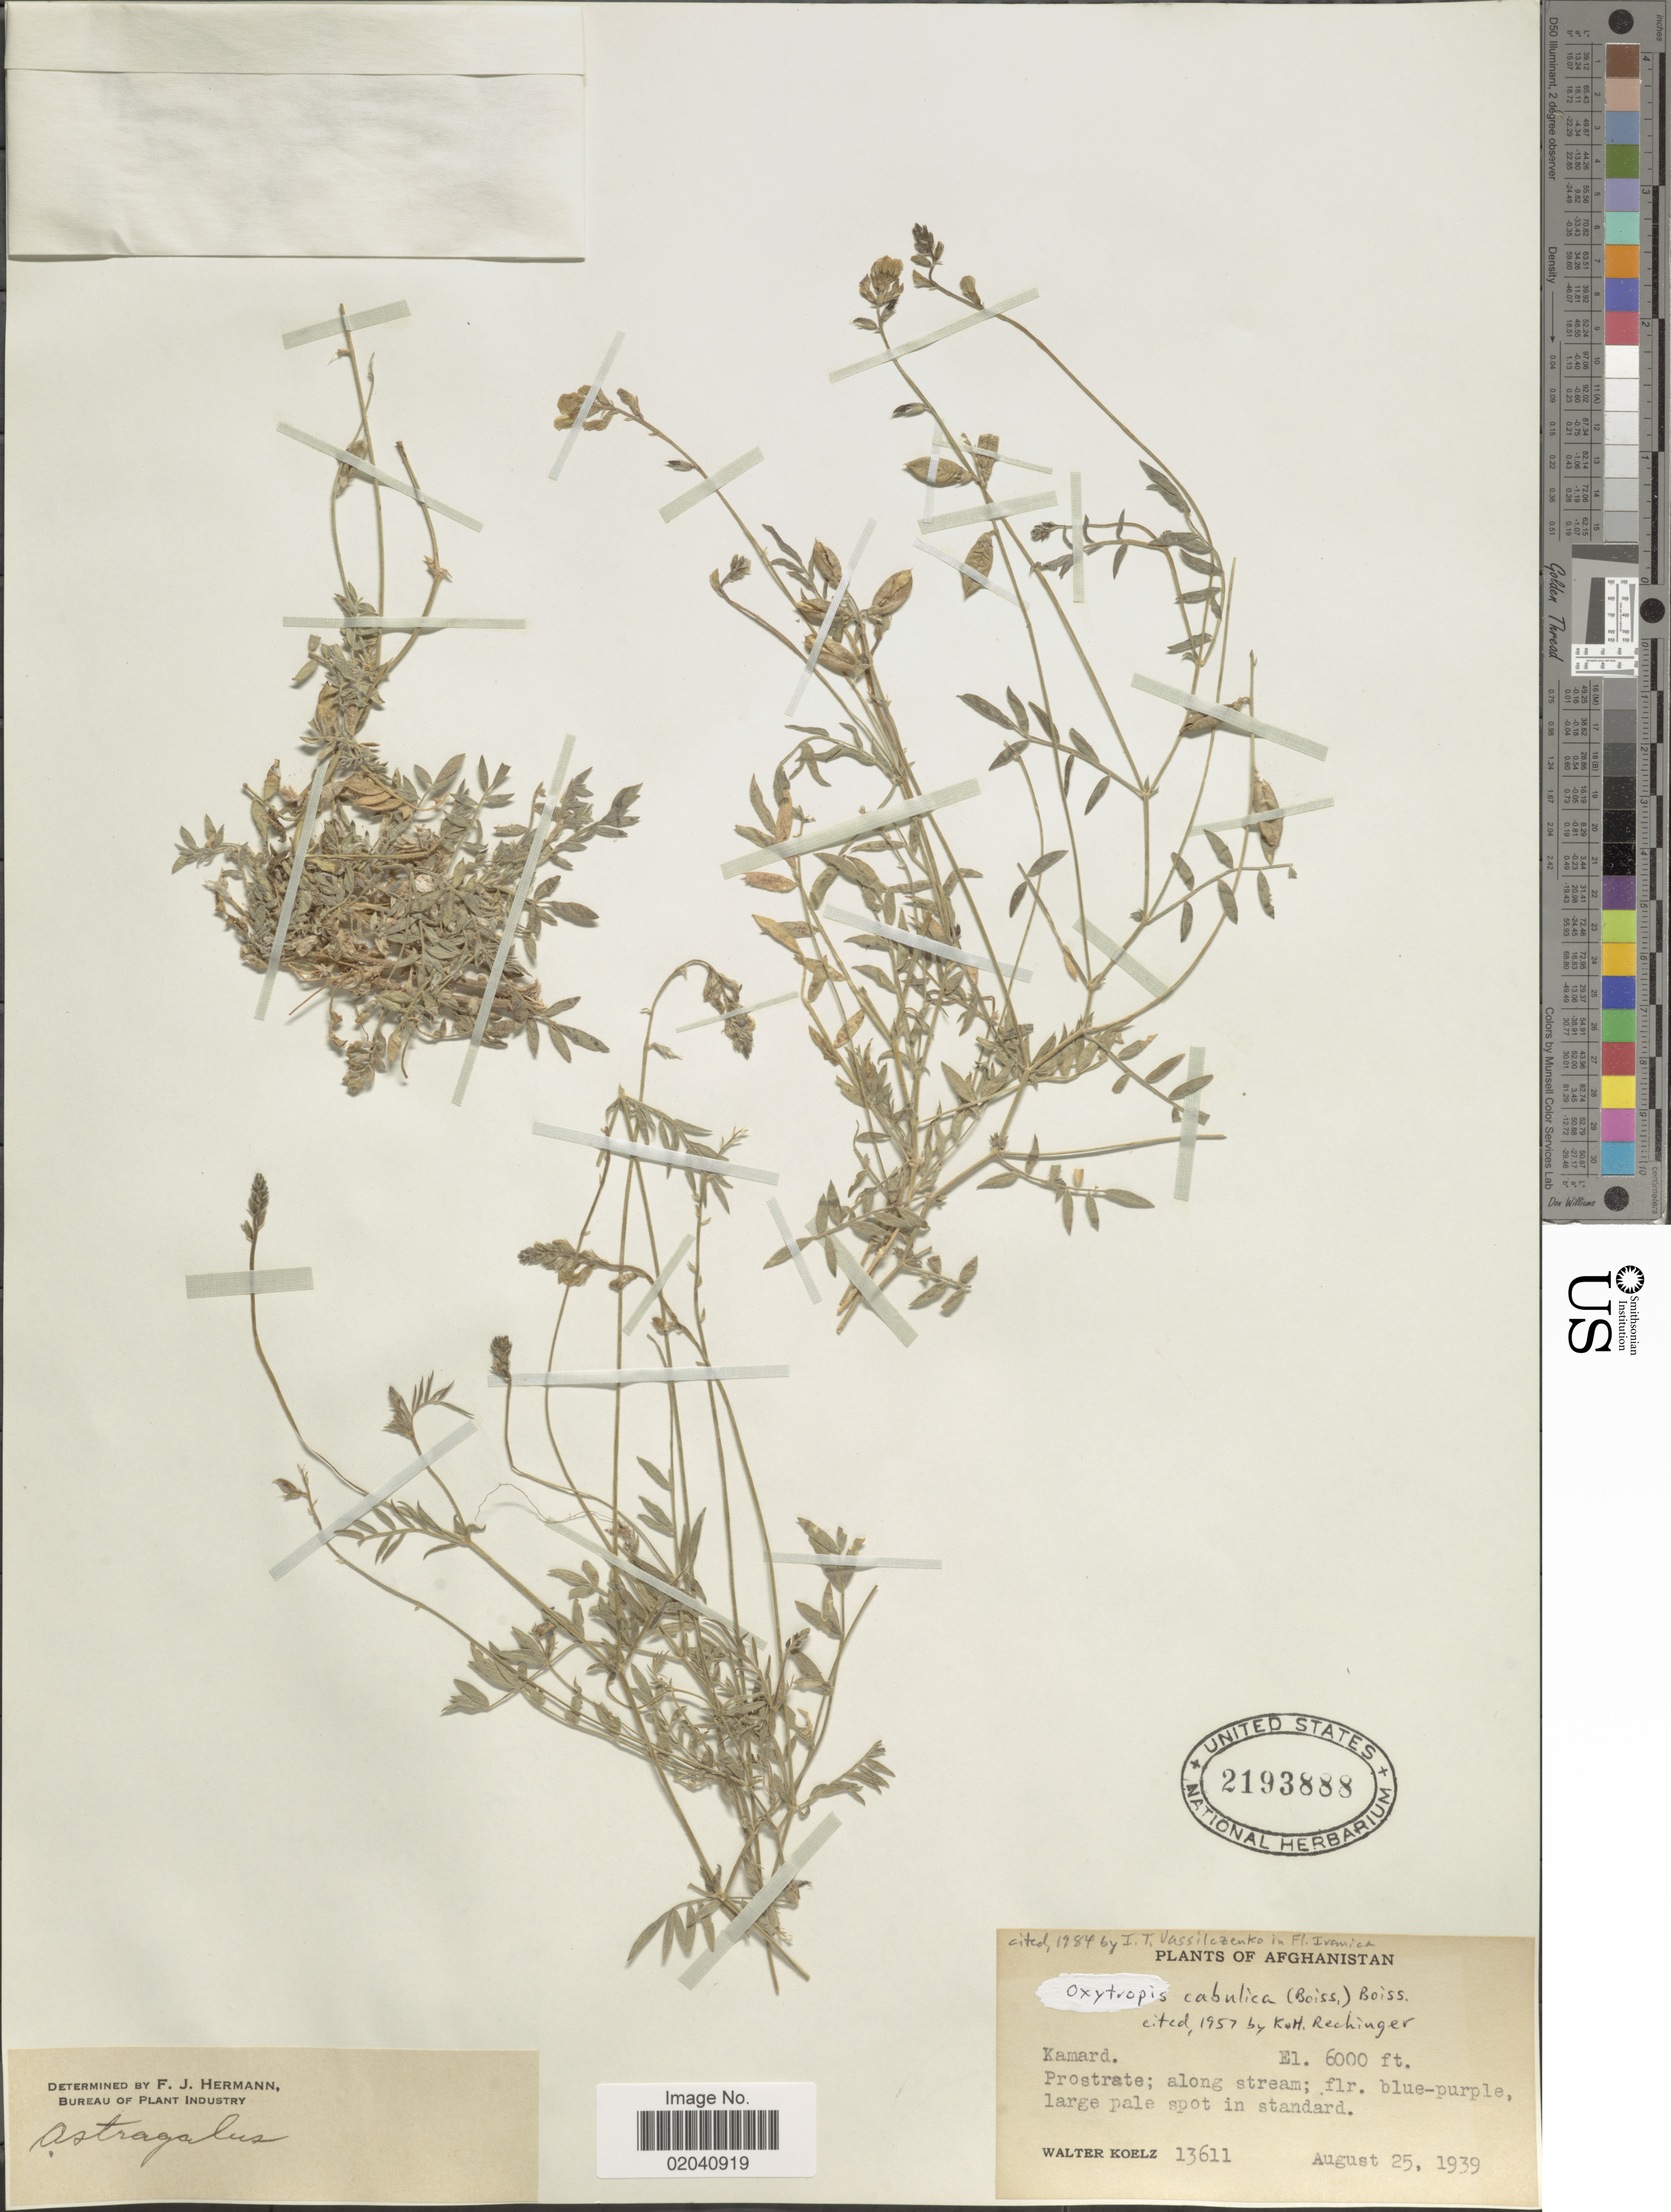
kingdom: Plantae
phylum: Tracheophyta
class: Magnoliopsida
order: Fabales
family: Fabaceae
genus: Oxytropis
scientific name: Oxytropis cabulica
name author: (Boiss.) Boiss.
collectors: W. N. Koelz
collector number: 13611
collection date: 1939-08-25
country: Afghanistan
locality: Kamard, Prostrate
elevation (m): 1829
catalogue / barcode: US 2133888